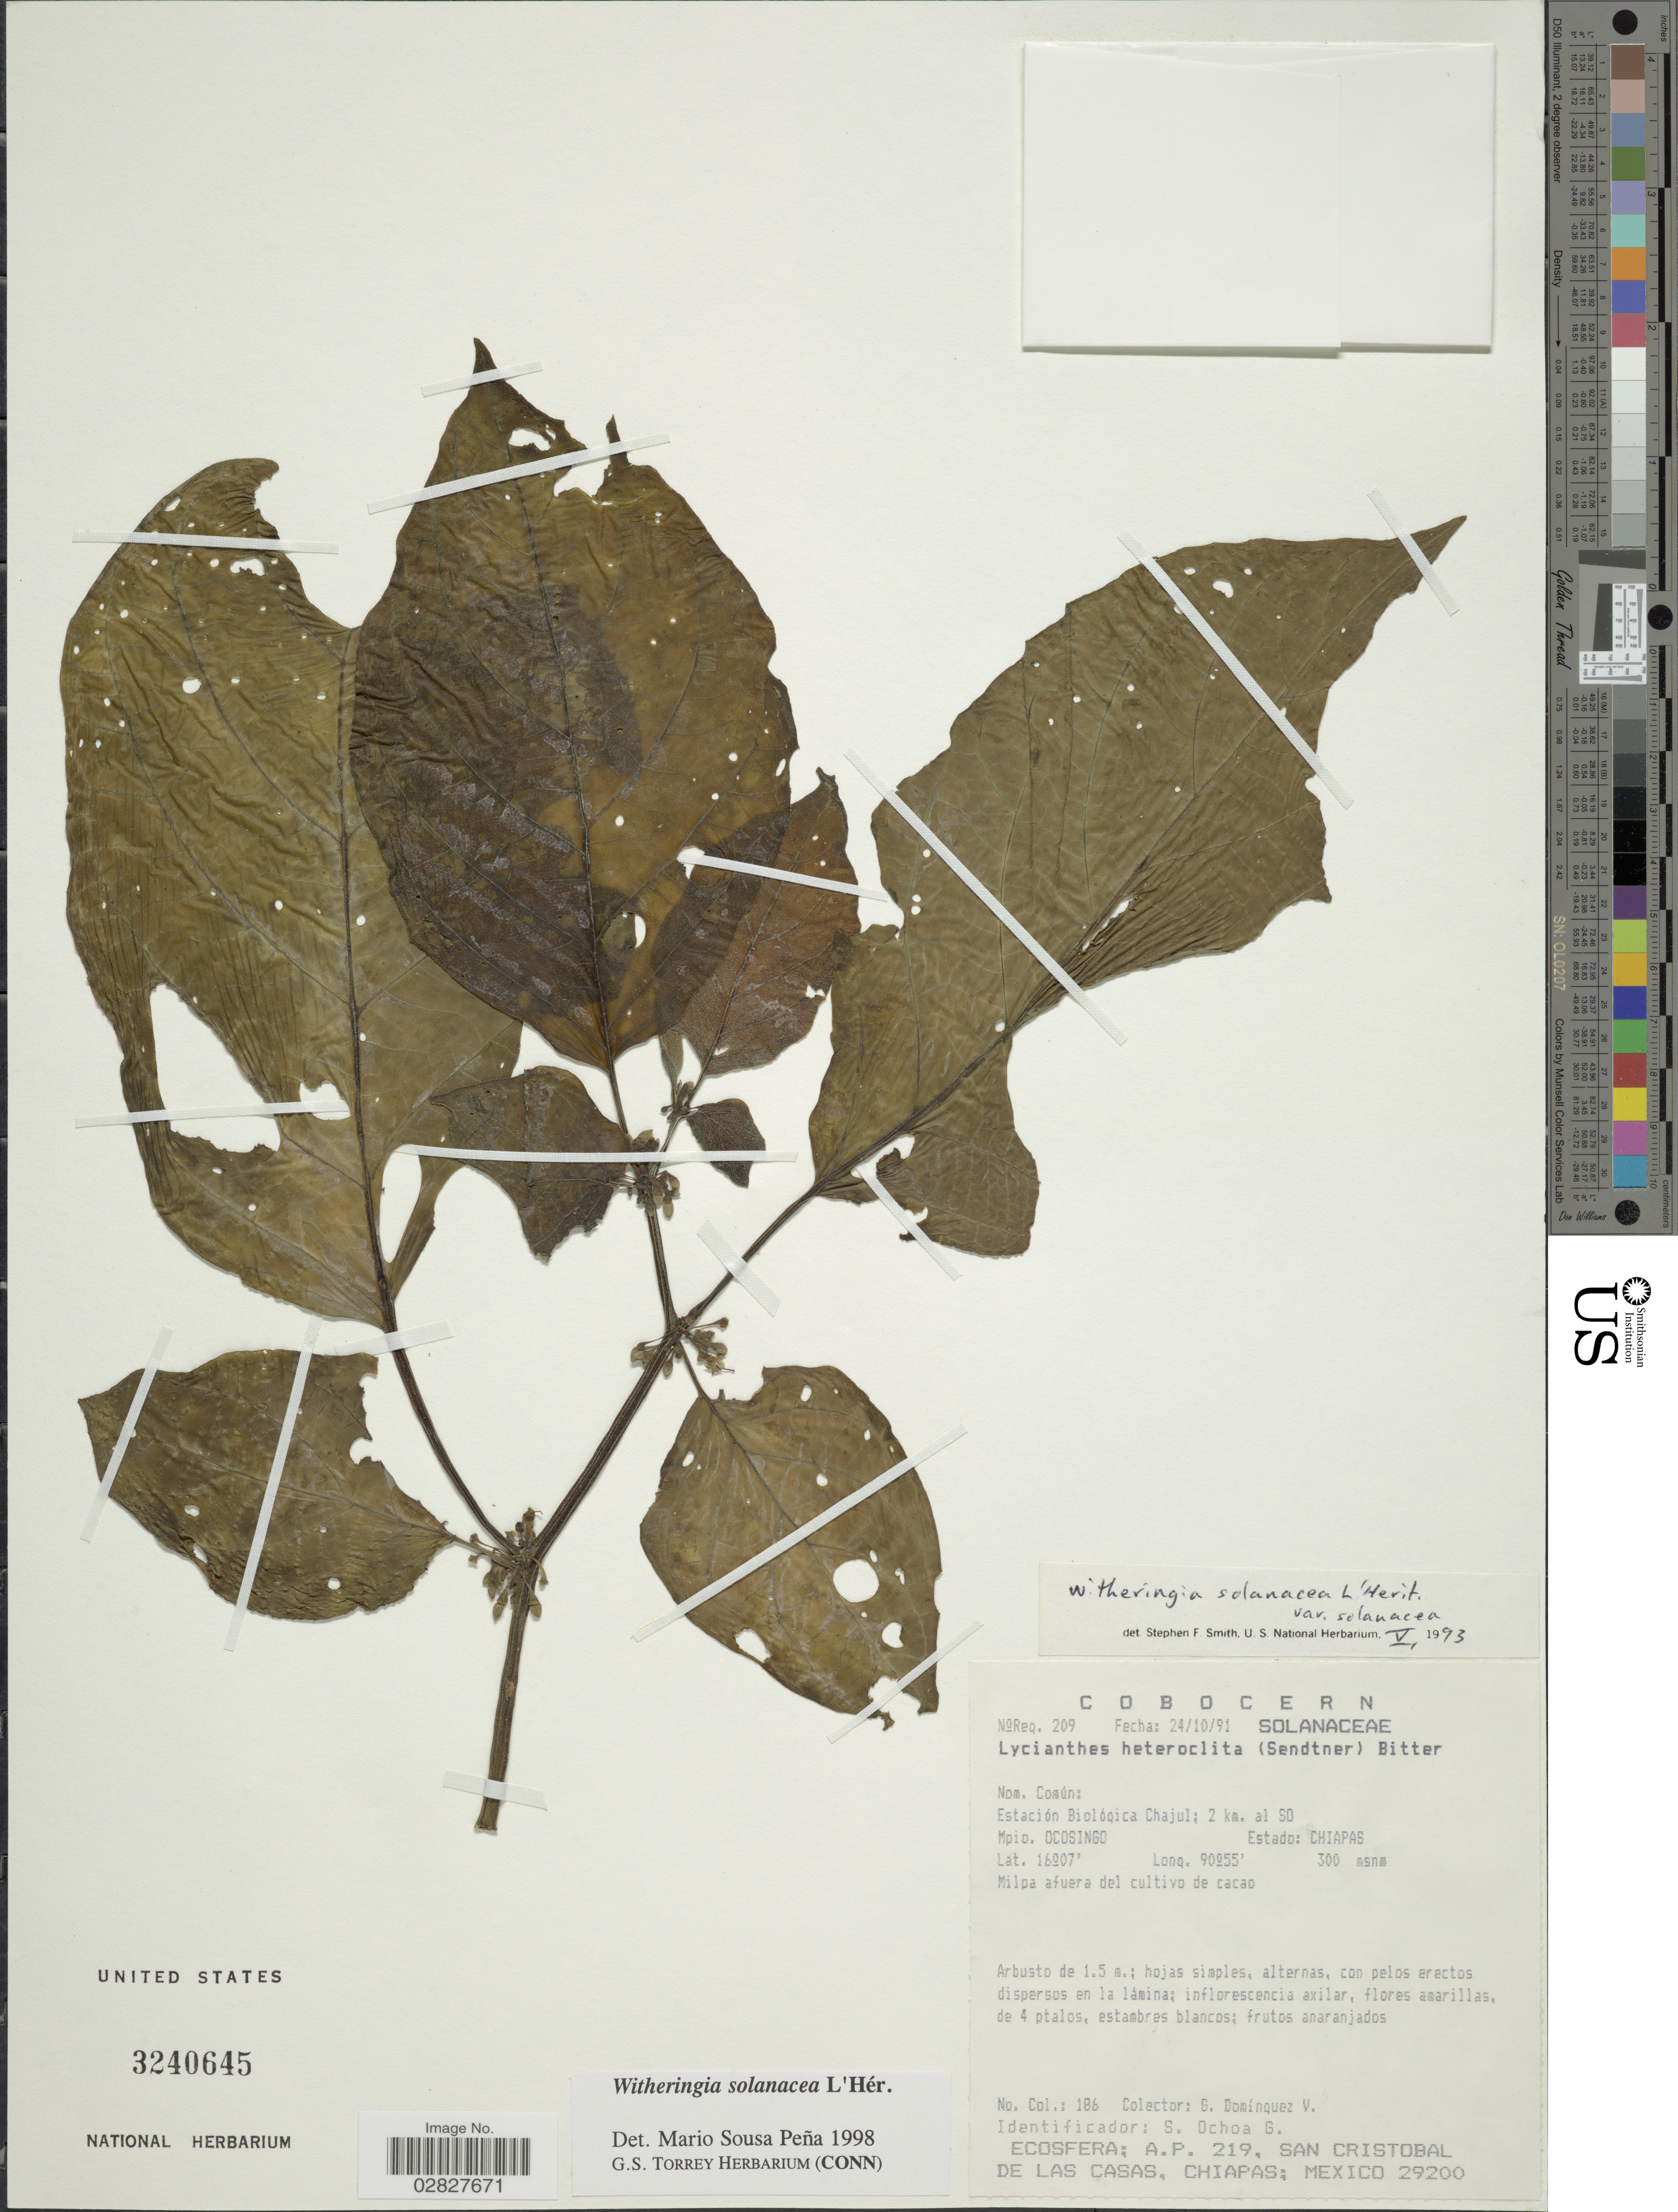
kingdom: Plantae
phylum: Tracheophyta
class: Magnoliopsida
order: Solanales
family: Solanaceae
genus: Witheringia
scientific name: Witheringia solanacea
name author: L'Hér.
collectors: G. Dominquez V.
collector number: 186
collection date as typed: Transcribed d/m/y: 24/10/91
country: Mexico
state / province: Chiapas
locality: Estación Biológica Chajul; 2 km. al SO. Mpio. Ocosingo.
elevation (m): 300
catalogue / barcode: US 3240645